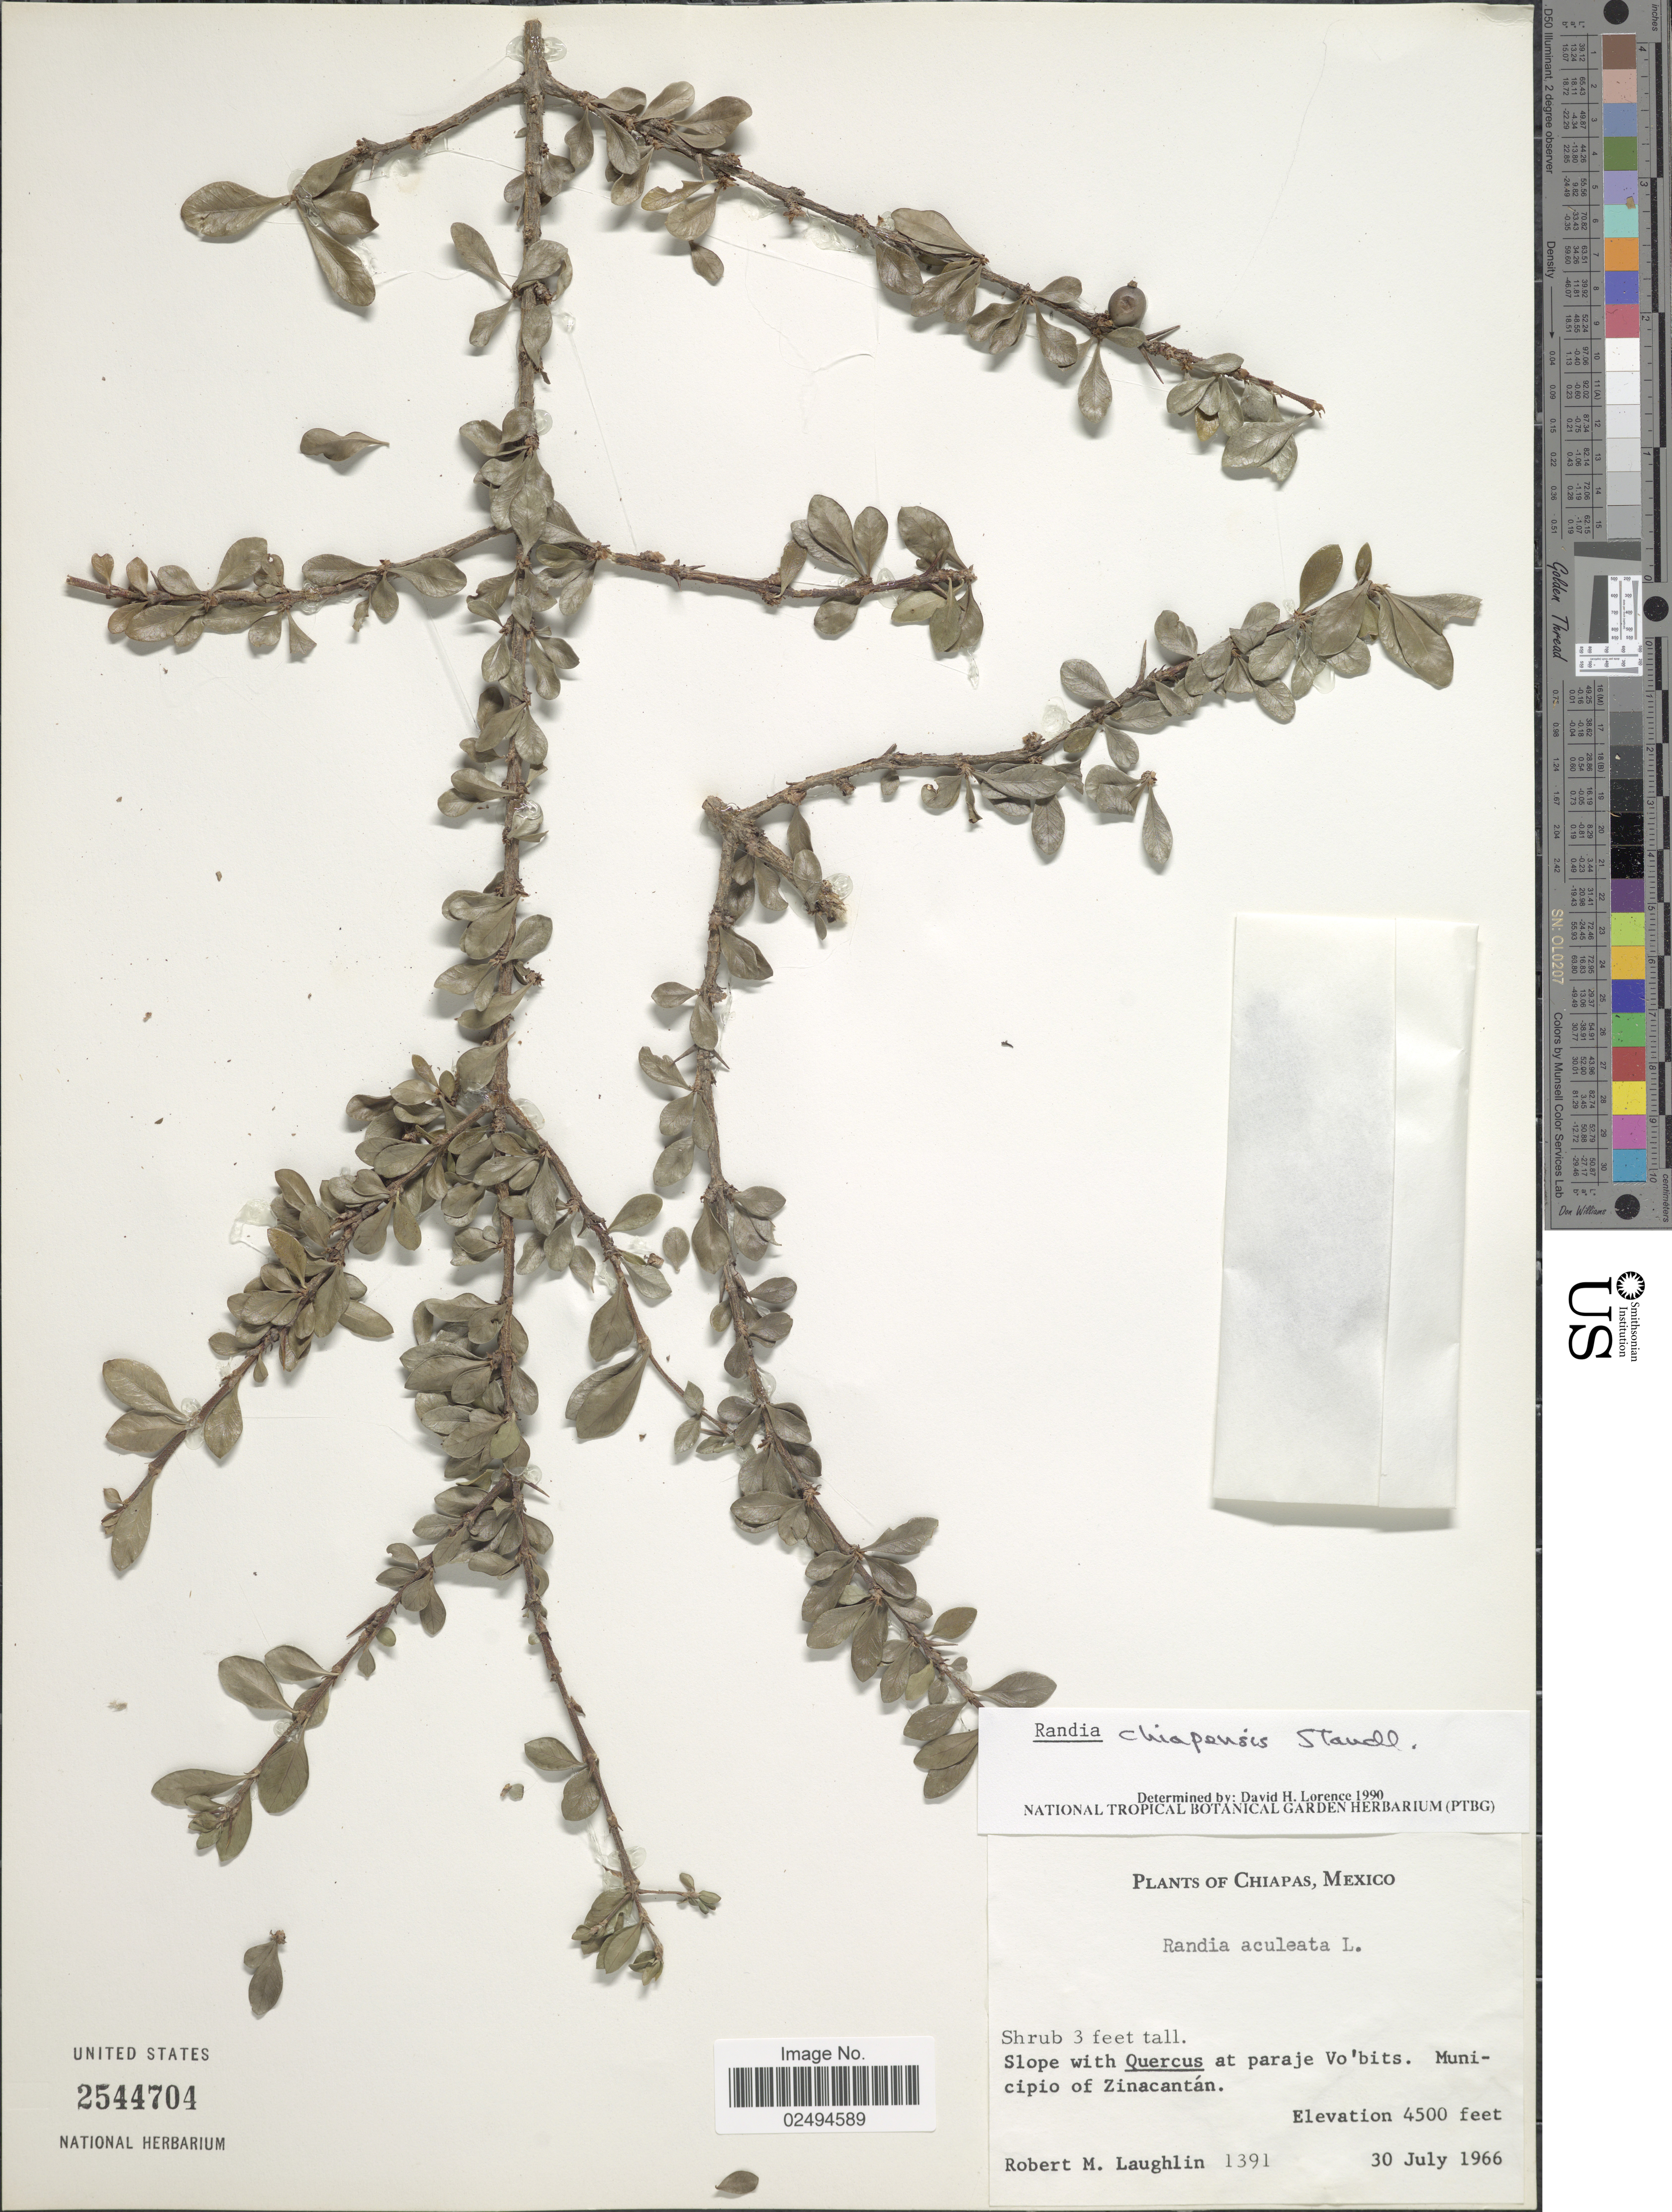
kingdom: Plantae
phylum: Tracheophyta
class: Magnoliopsida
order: Gentianales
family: Rubiaceae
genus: Randia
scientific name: Randia chiapensis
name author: Standl.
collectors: R. M. Laughlin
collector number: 1391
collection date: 1966-07-30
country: Mexico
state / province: Chiapas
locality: At paraje Vo' bits. Municipio of Zinacantan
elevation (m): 1372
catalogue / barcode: US 2544704